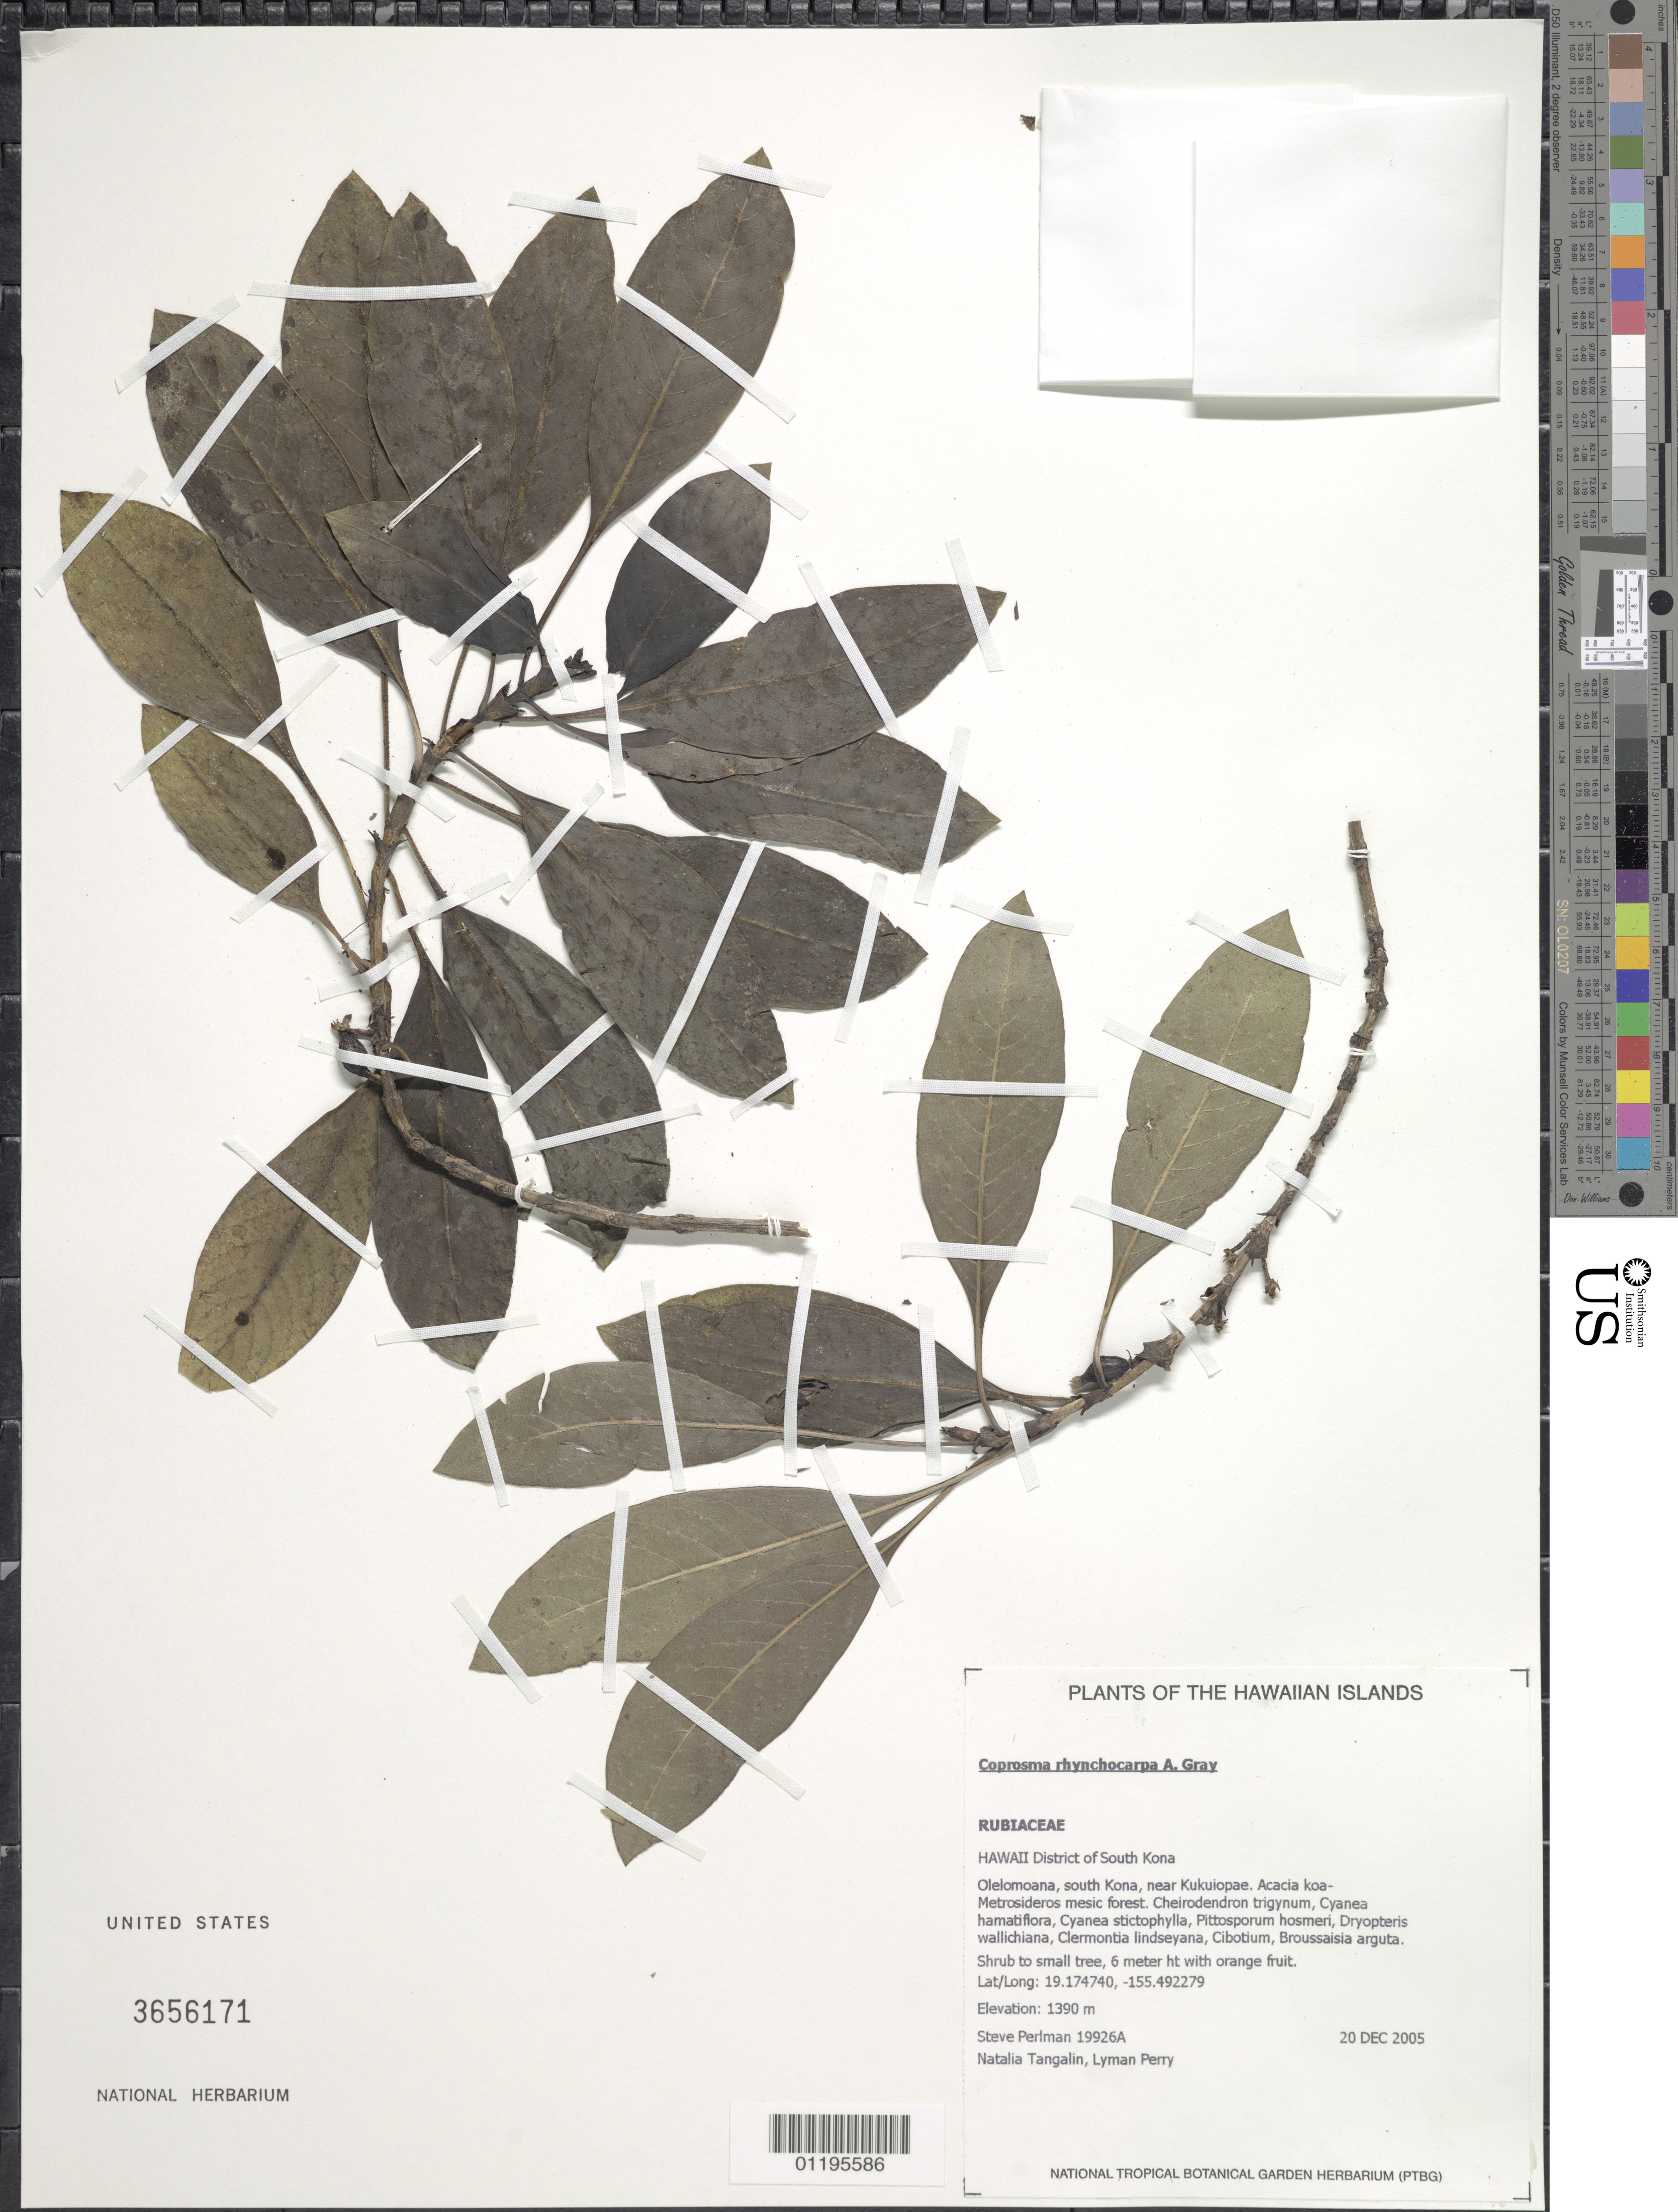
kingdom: Plantae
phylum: Tracheophyta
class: Magnoliopsida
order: Gentianales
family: Rubiaceae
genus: Coprosma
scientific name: Coprosma rhynchocarpa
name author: A. Gray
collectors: S. P. Perlman, N. Tangalin & L. Perry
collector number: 19926A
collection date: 2005-12-20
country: United States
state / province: Hawaii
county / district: Hawaii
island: Hawaii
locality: Oleleomoana, south Kona, near Kukuiopae.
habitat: Mesic forest.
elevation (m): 1390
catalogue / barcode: US 3656171